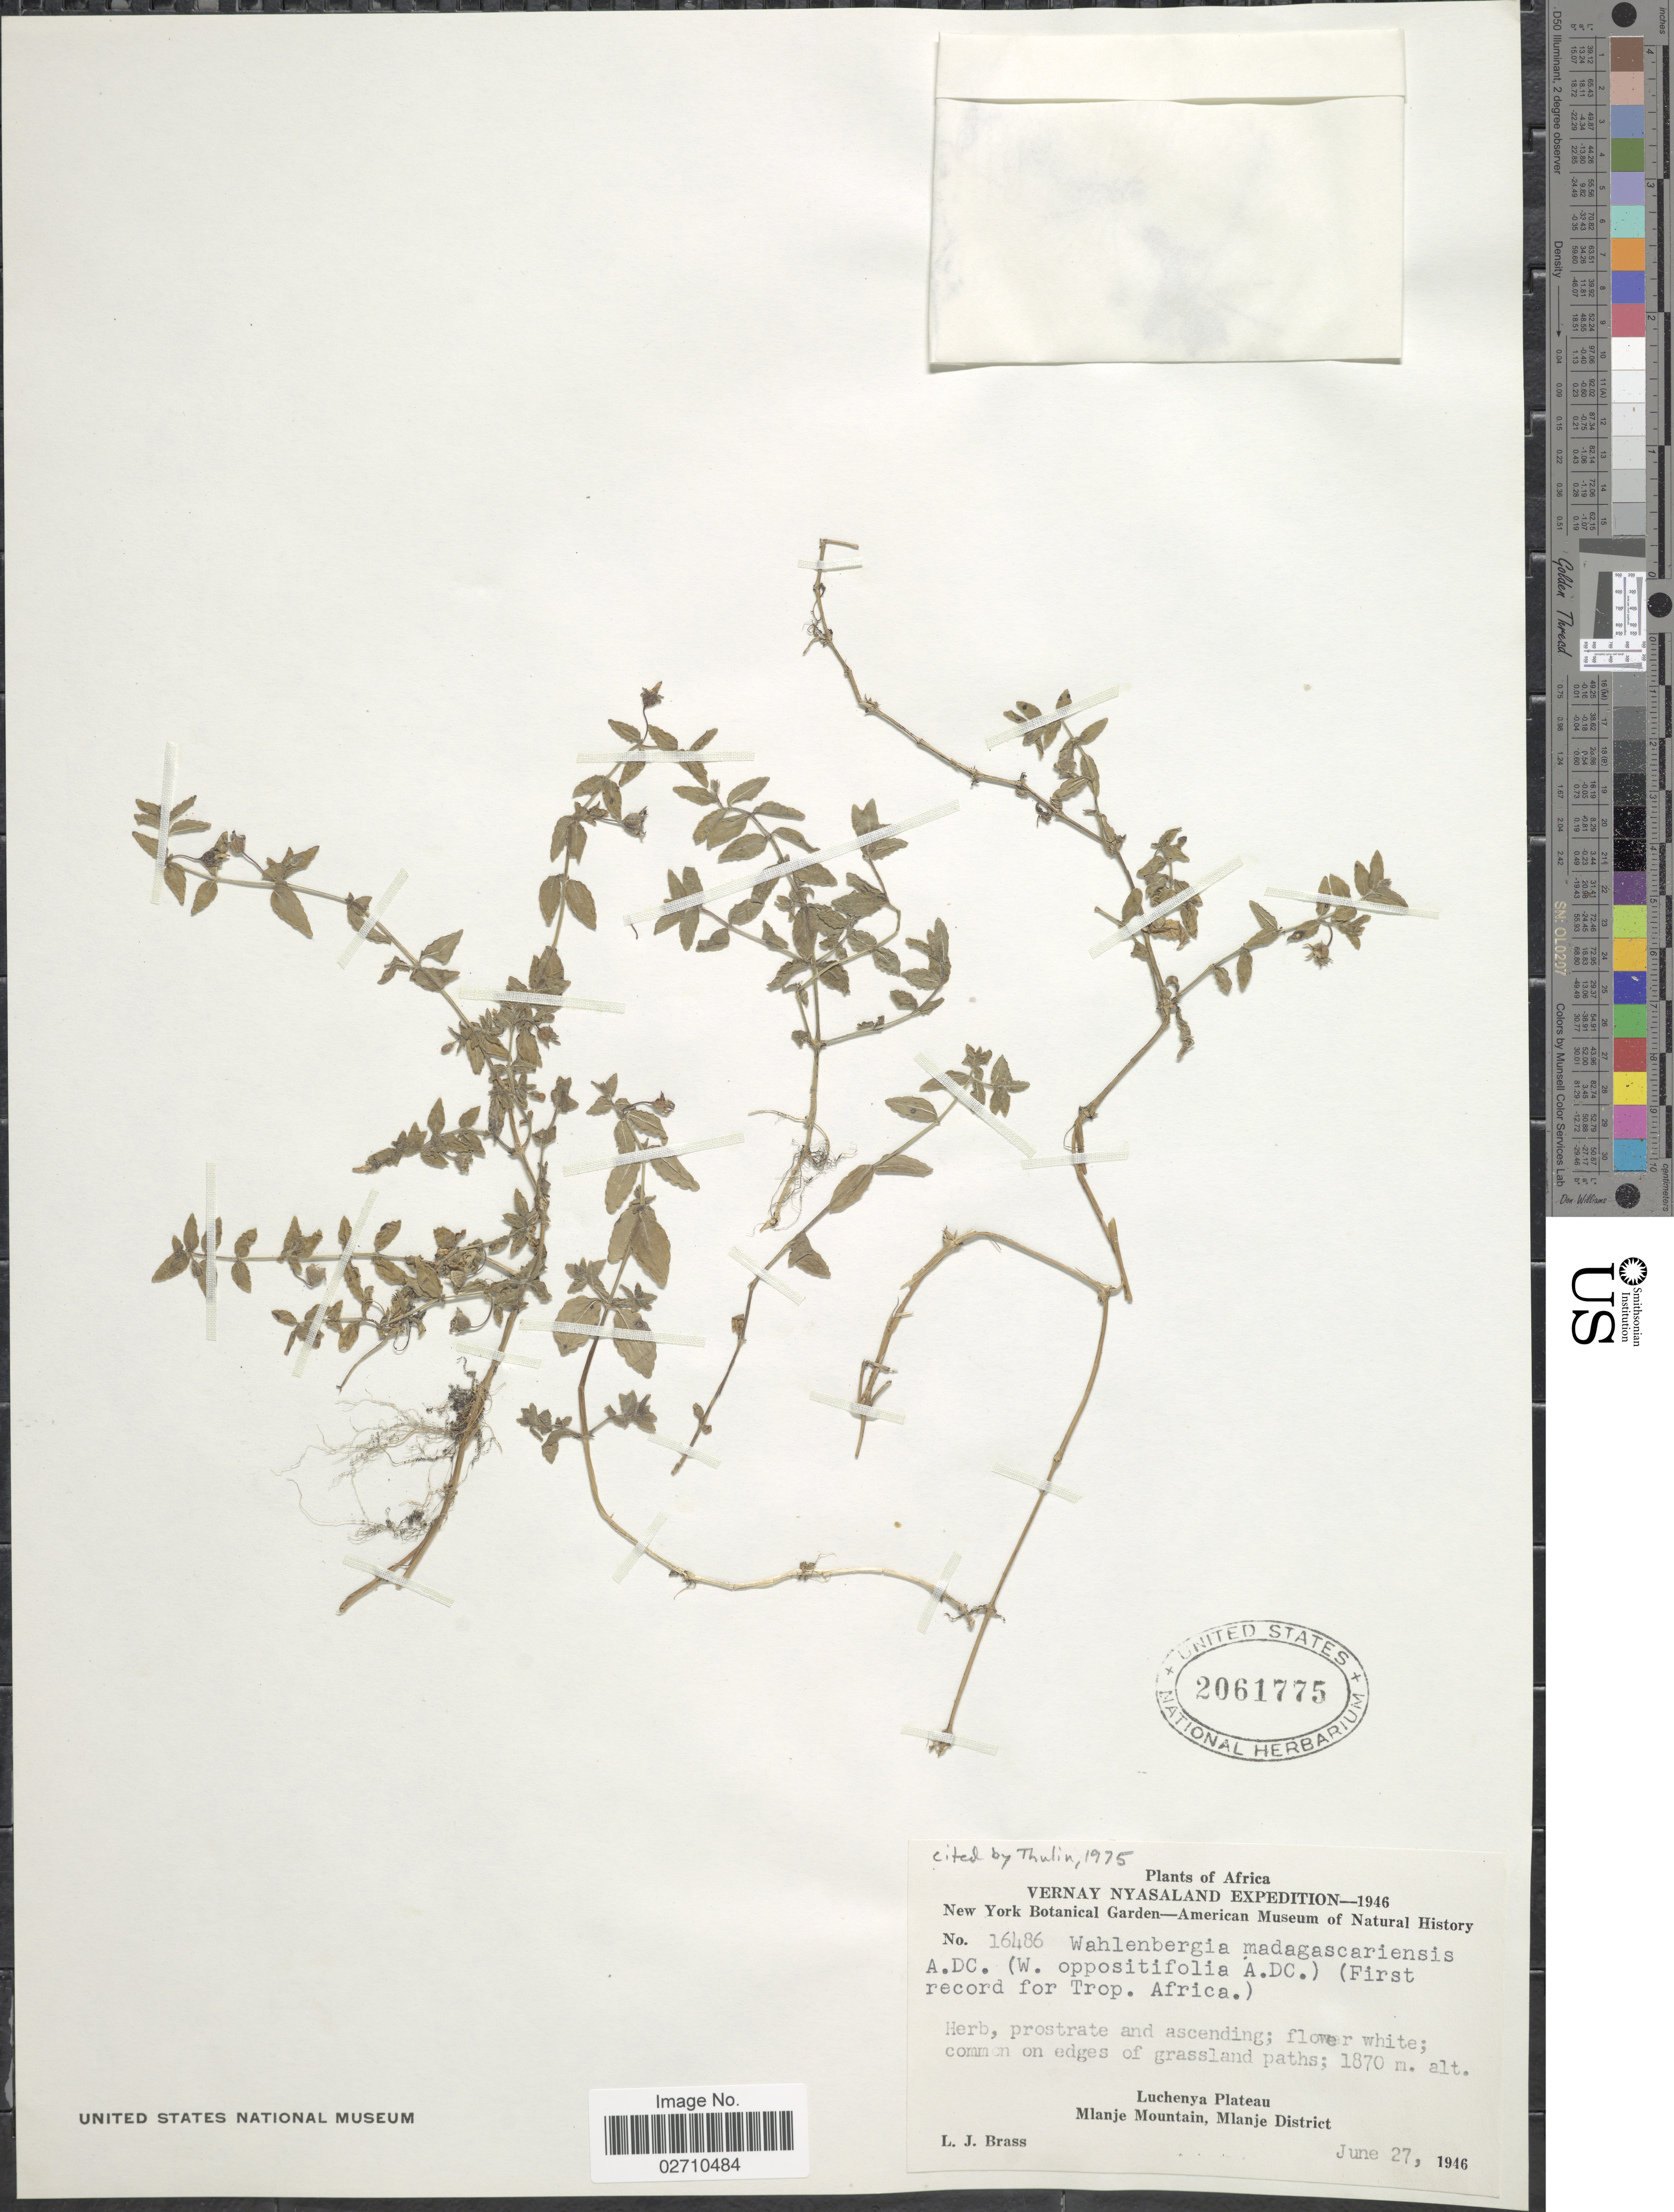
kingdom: Plantae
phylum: Tracheophyta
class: Magnoliopsida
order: Asterales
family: Campanulaceae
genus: Wahlenbergia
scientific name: Wahlenbergia madagascariensis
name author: A. DC.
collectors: L. J. Brass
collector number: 16486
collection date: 1946-06-27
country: Malawi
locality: Vernay Nyasaland. Luchenya Plateau. Mlanje Mountain, Mlanje District.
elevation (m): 1870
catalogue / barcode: US 2061775